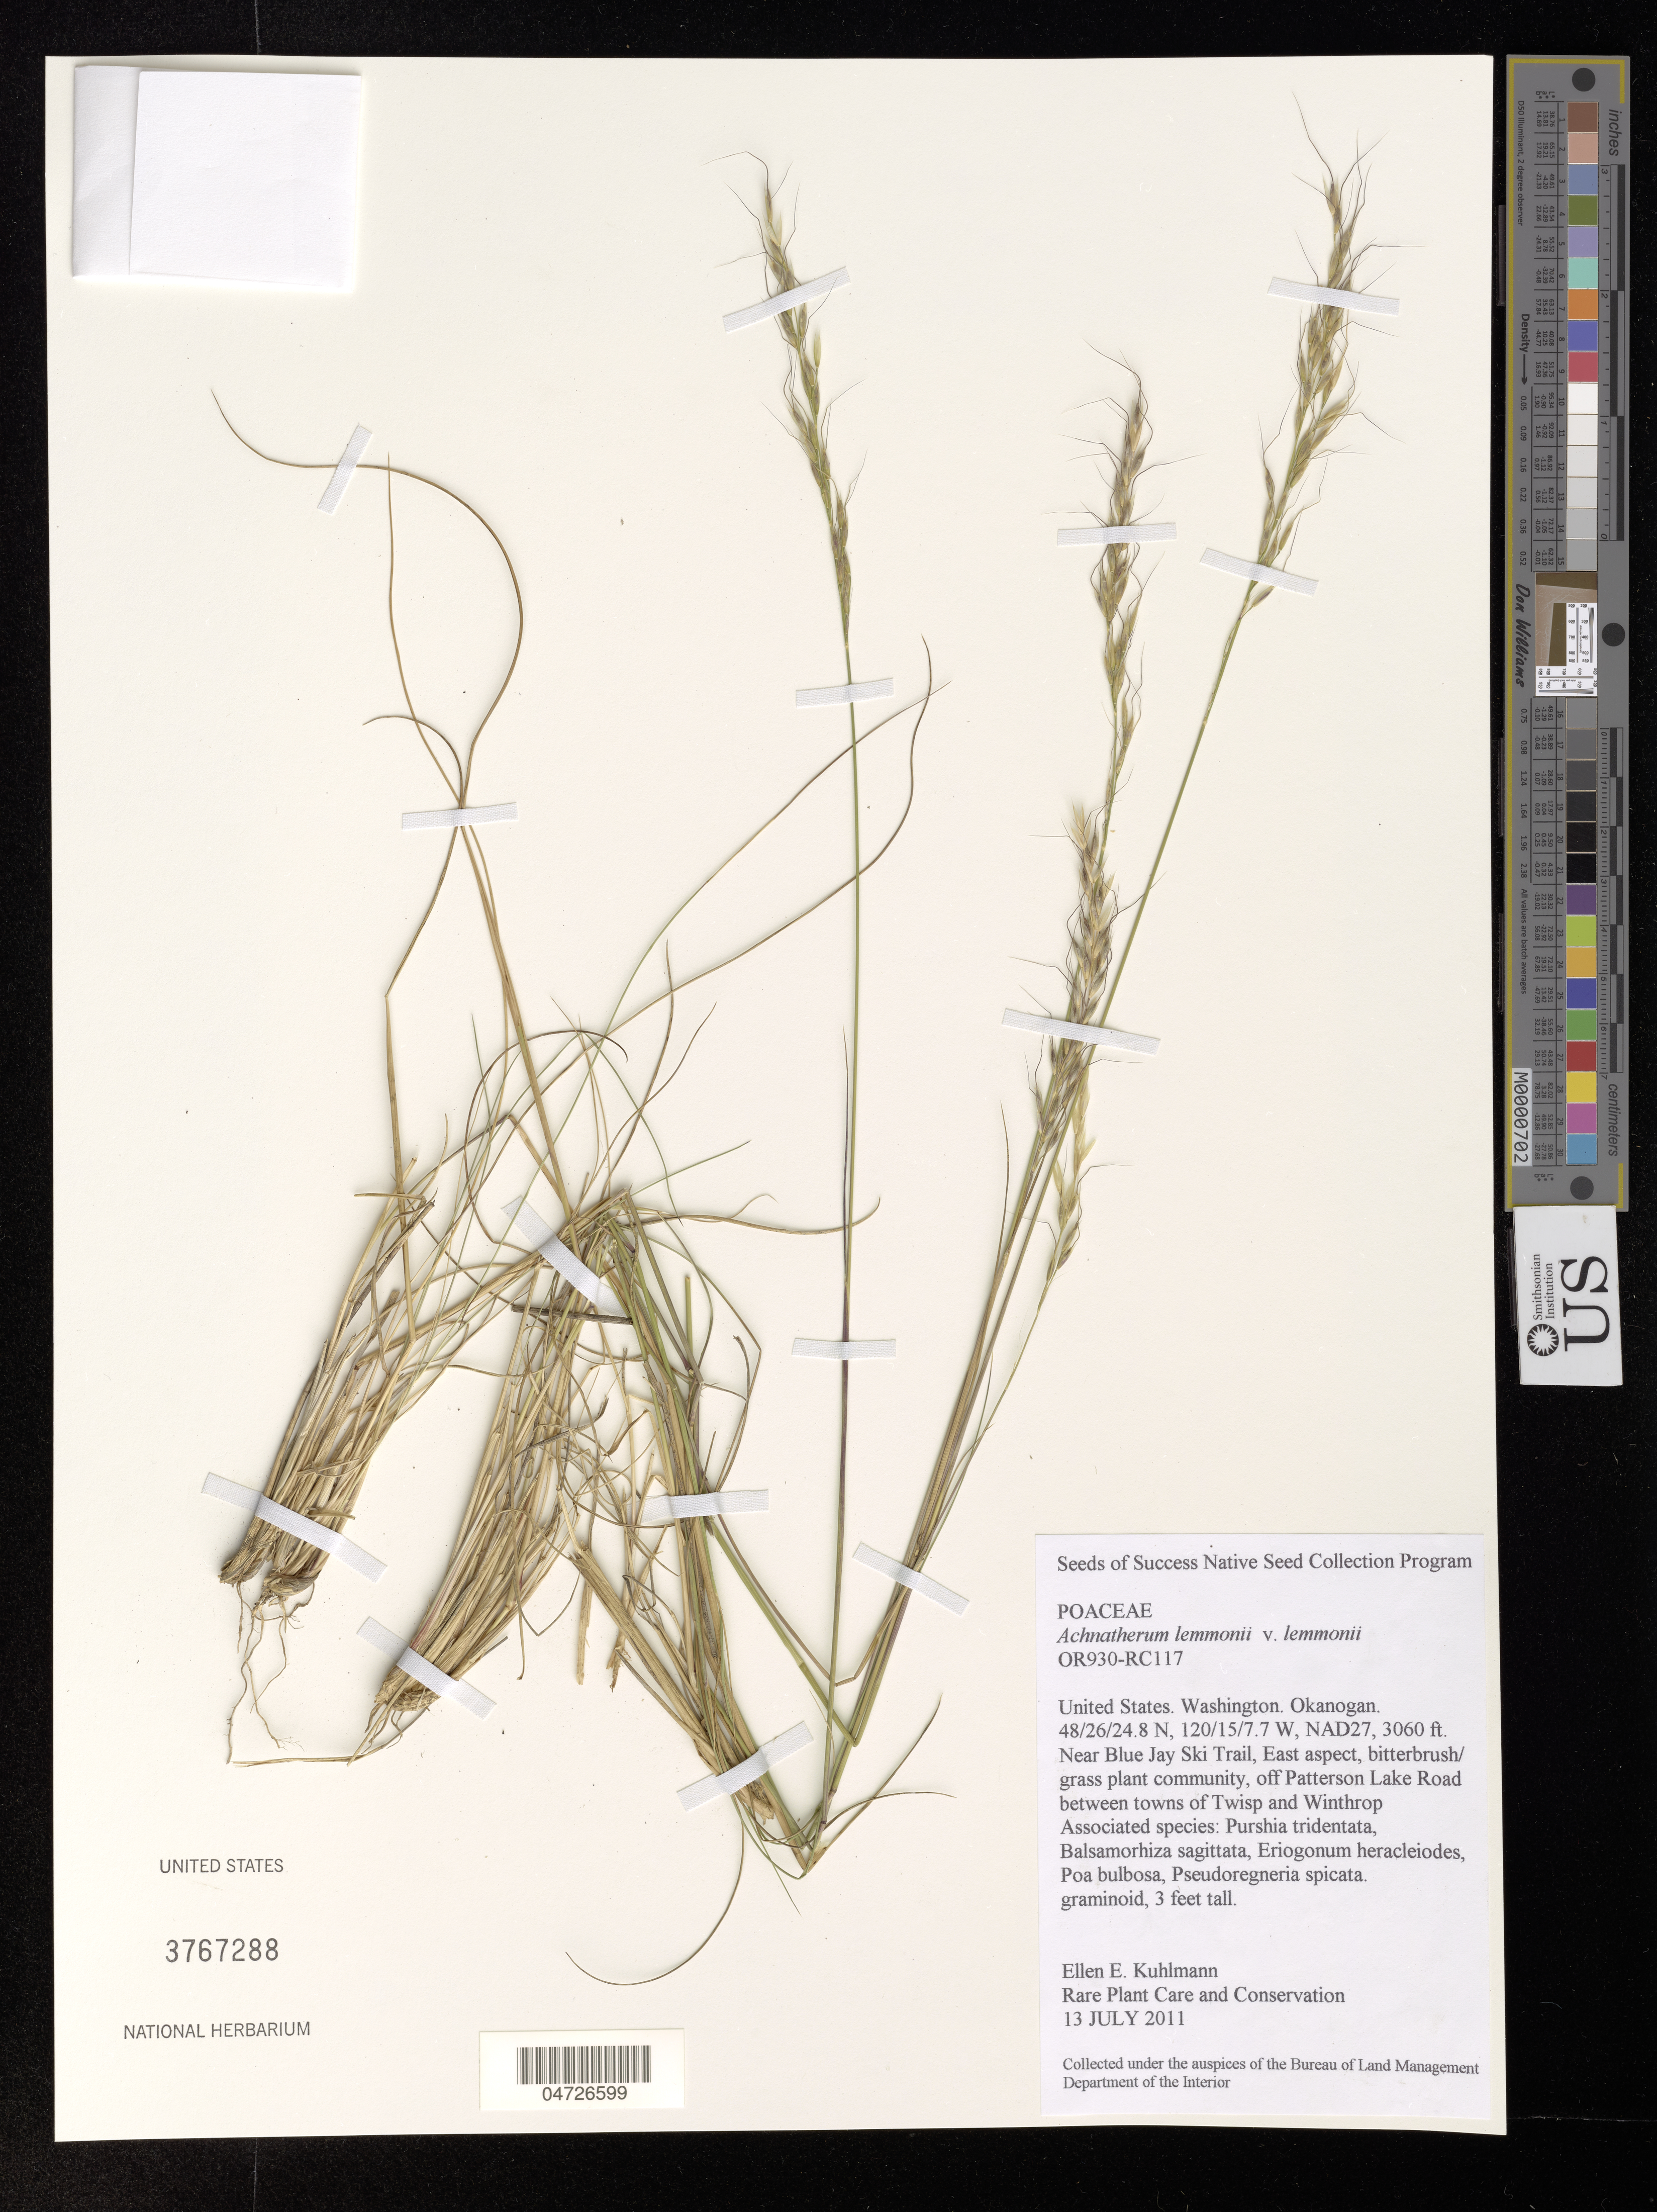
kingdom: Plantae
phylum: Tracheophyta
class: Liliopsida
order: Poales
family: Poaceae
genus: Achnatherum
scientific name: Achnatherum lemmonii var. lemmonii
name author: (Vasey) Barkworth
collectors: E. Kuhlmann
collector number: OR930-RC117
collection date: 2011-07-13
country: United States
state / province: Washington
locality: Okanogan. Near Blue Jay Ski Trail, East aspect, off Patterson Lake Road between towns of Twisp and Winthrop.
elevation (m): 933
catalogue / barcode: US 3767288